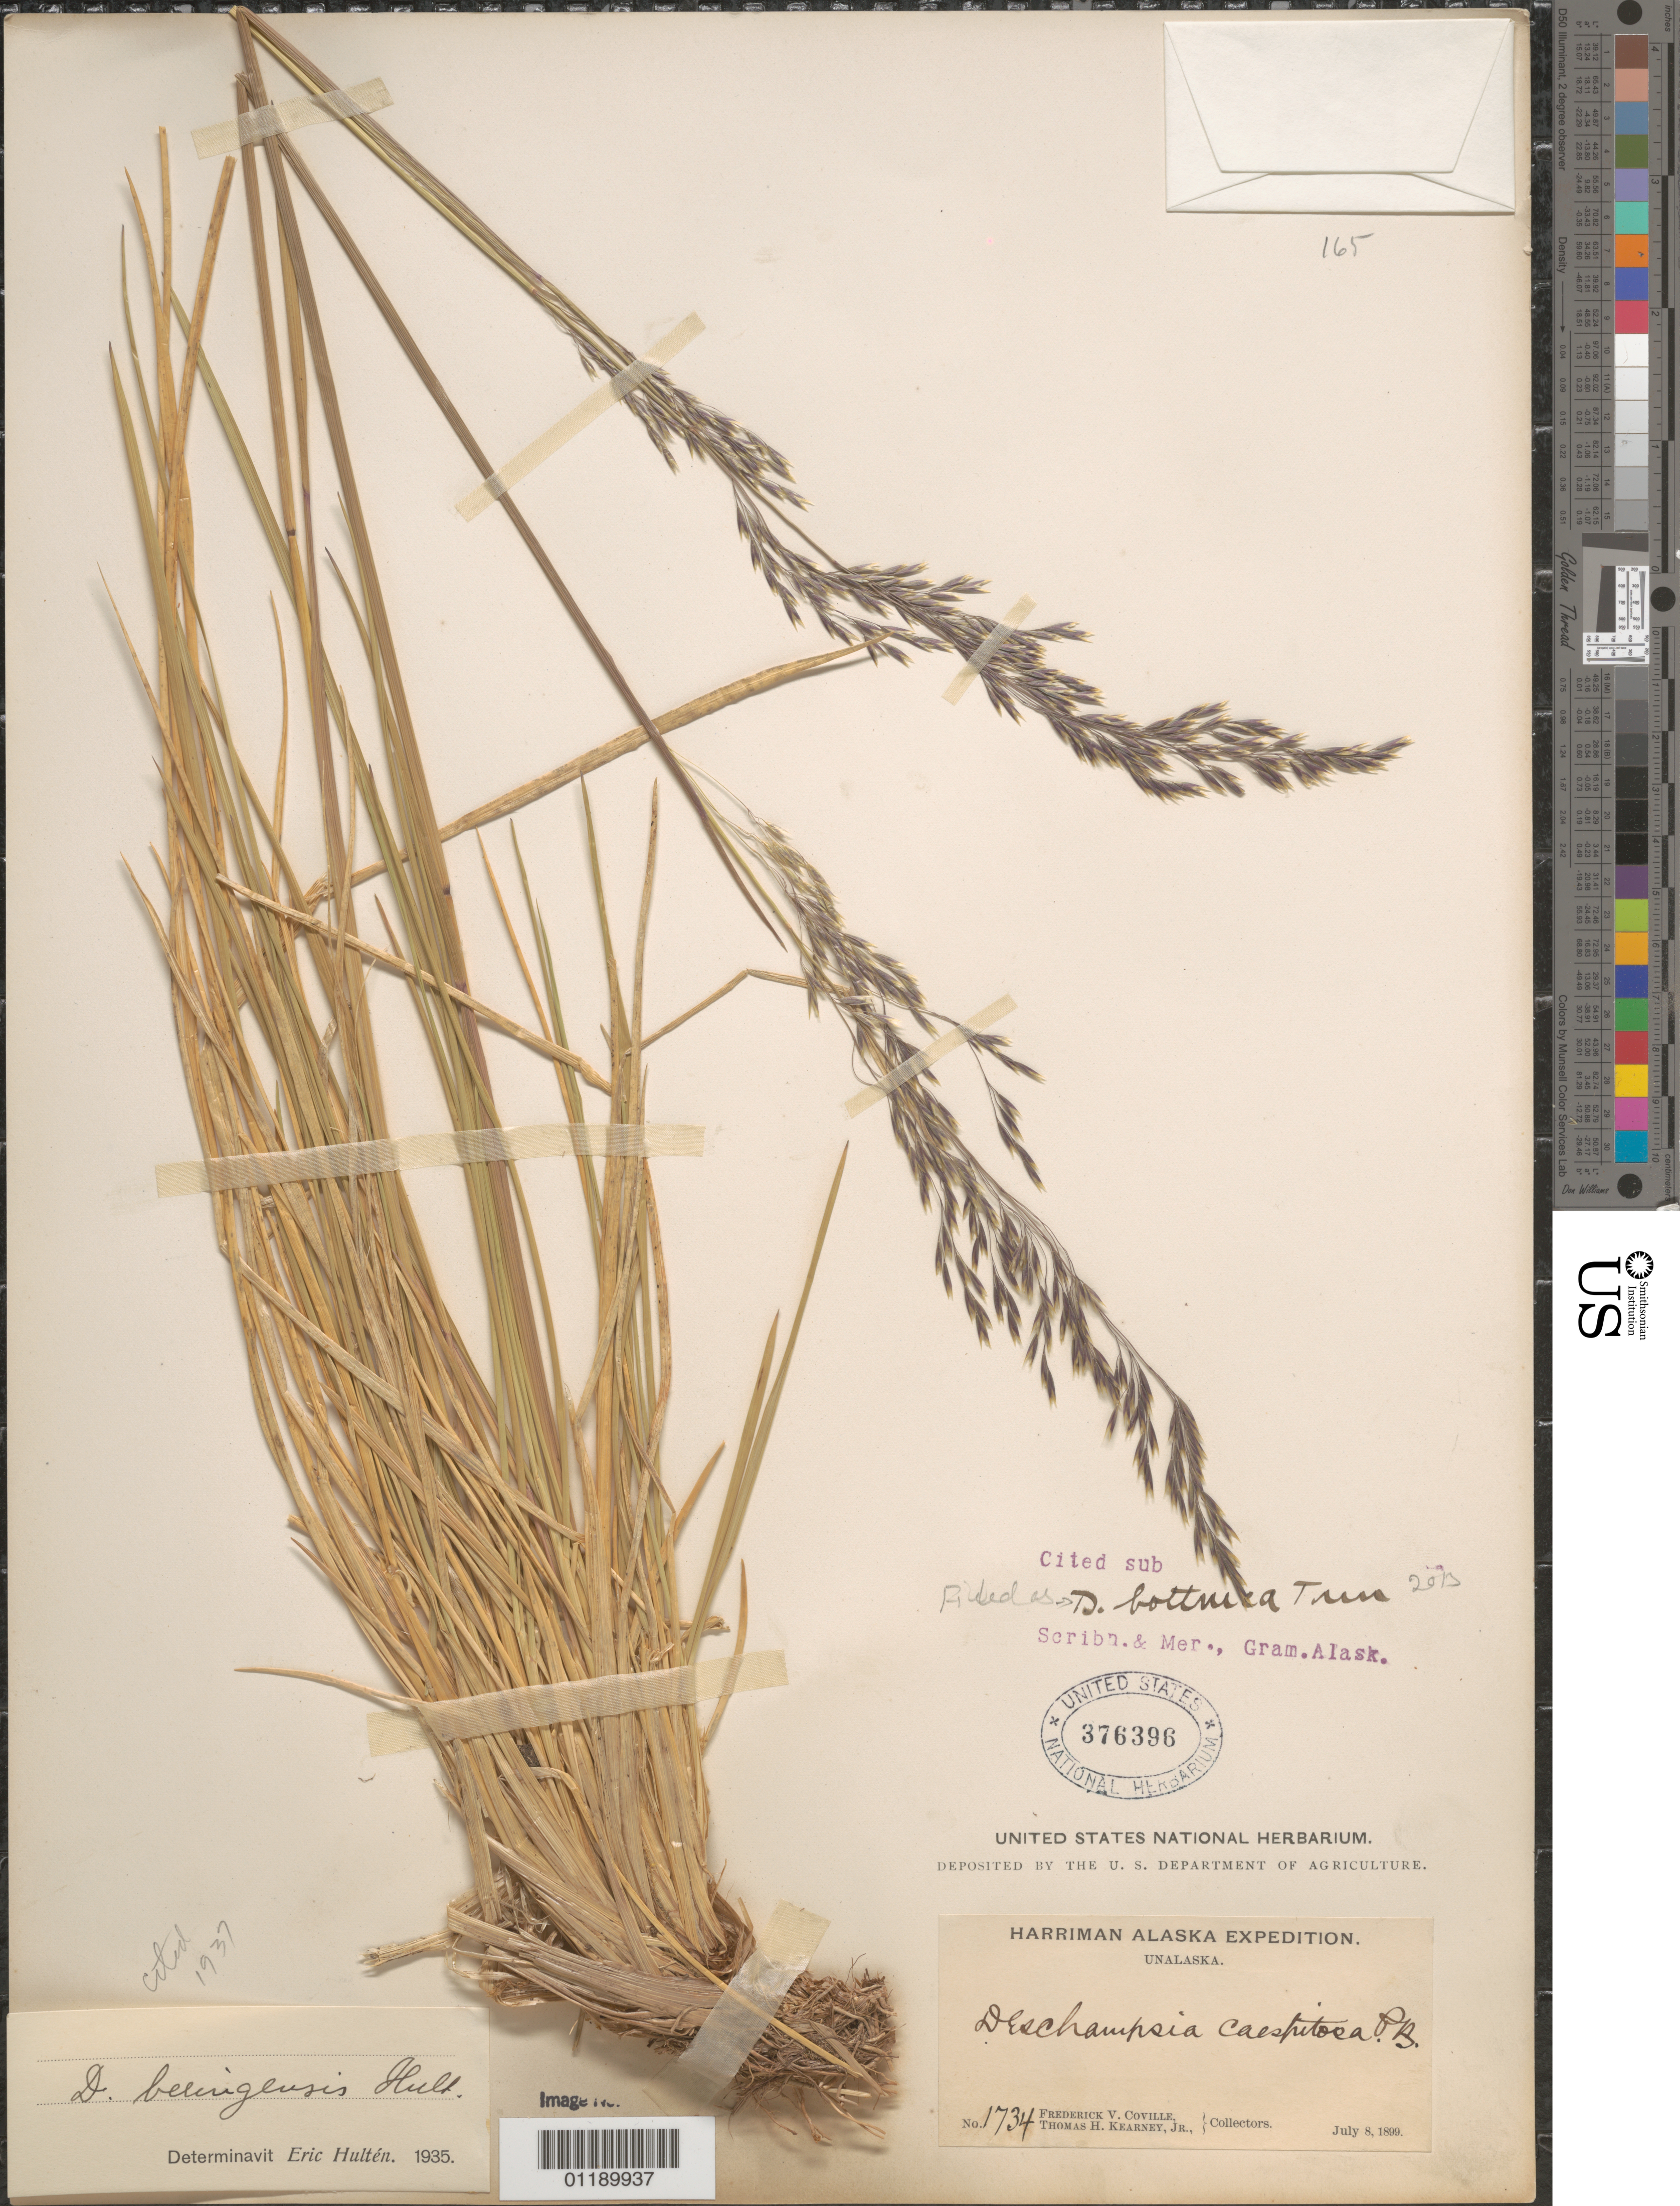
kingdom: Plantae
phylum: Tracheophyta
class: Liliopsida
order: Poales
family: Poaceae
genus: Deschampsia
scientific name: Deschampsia bottnica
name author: (Wahlenb.) Trin.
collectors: F. V. Coville & T. H. Kearney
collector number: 1734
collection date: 1899-07-08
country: United States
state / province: Alaska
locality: Unalaska.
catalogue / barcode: US 376396